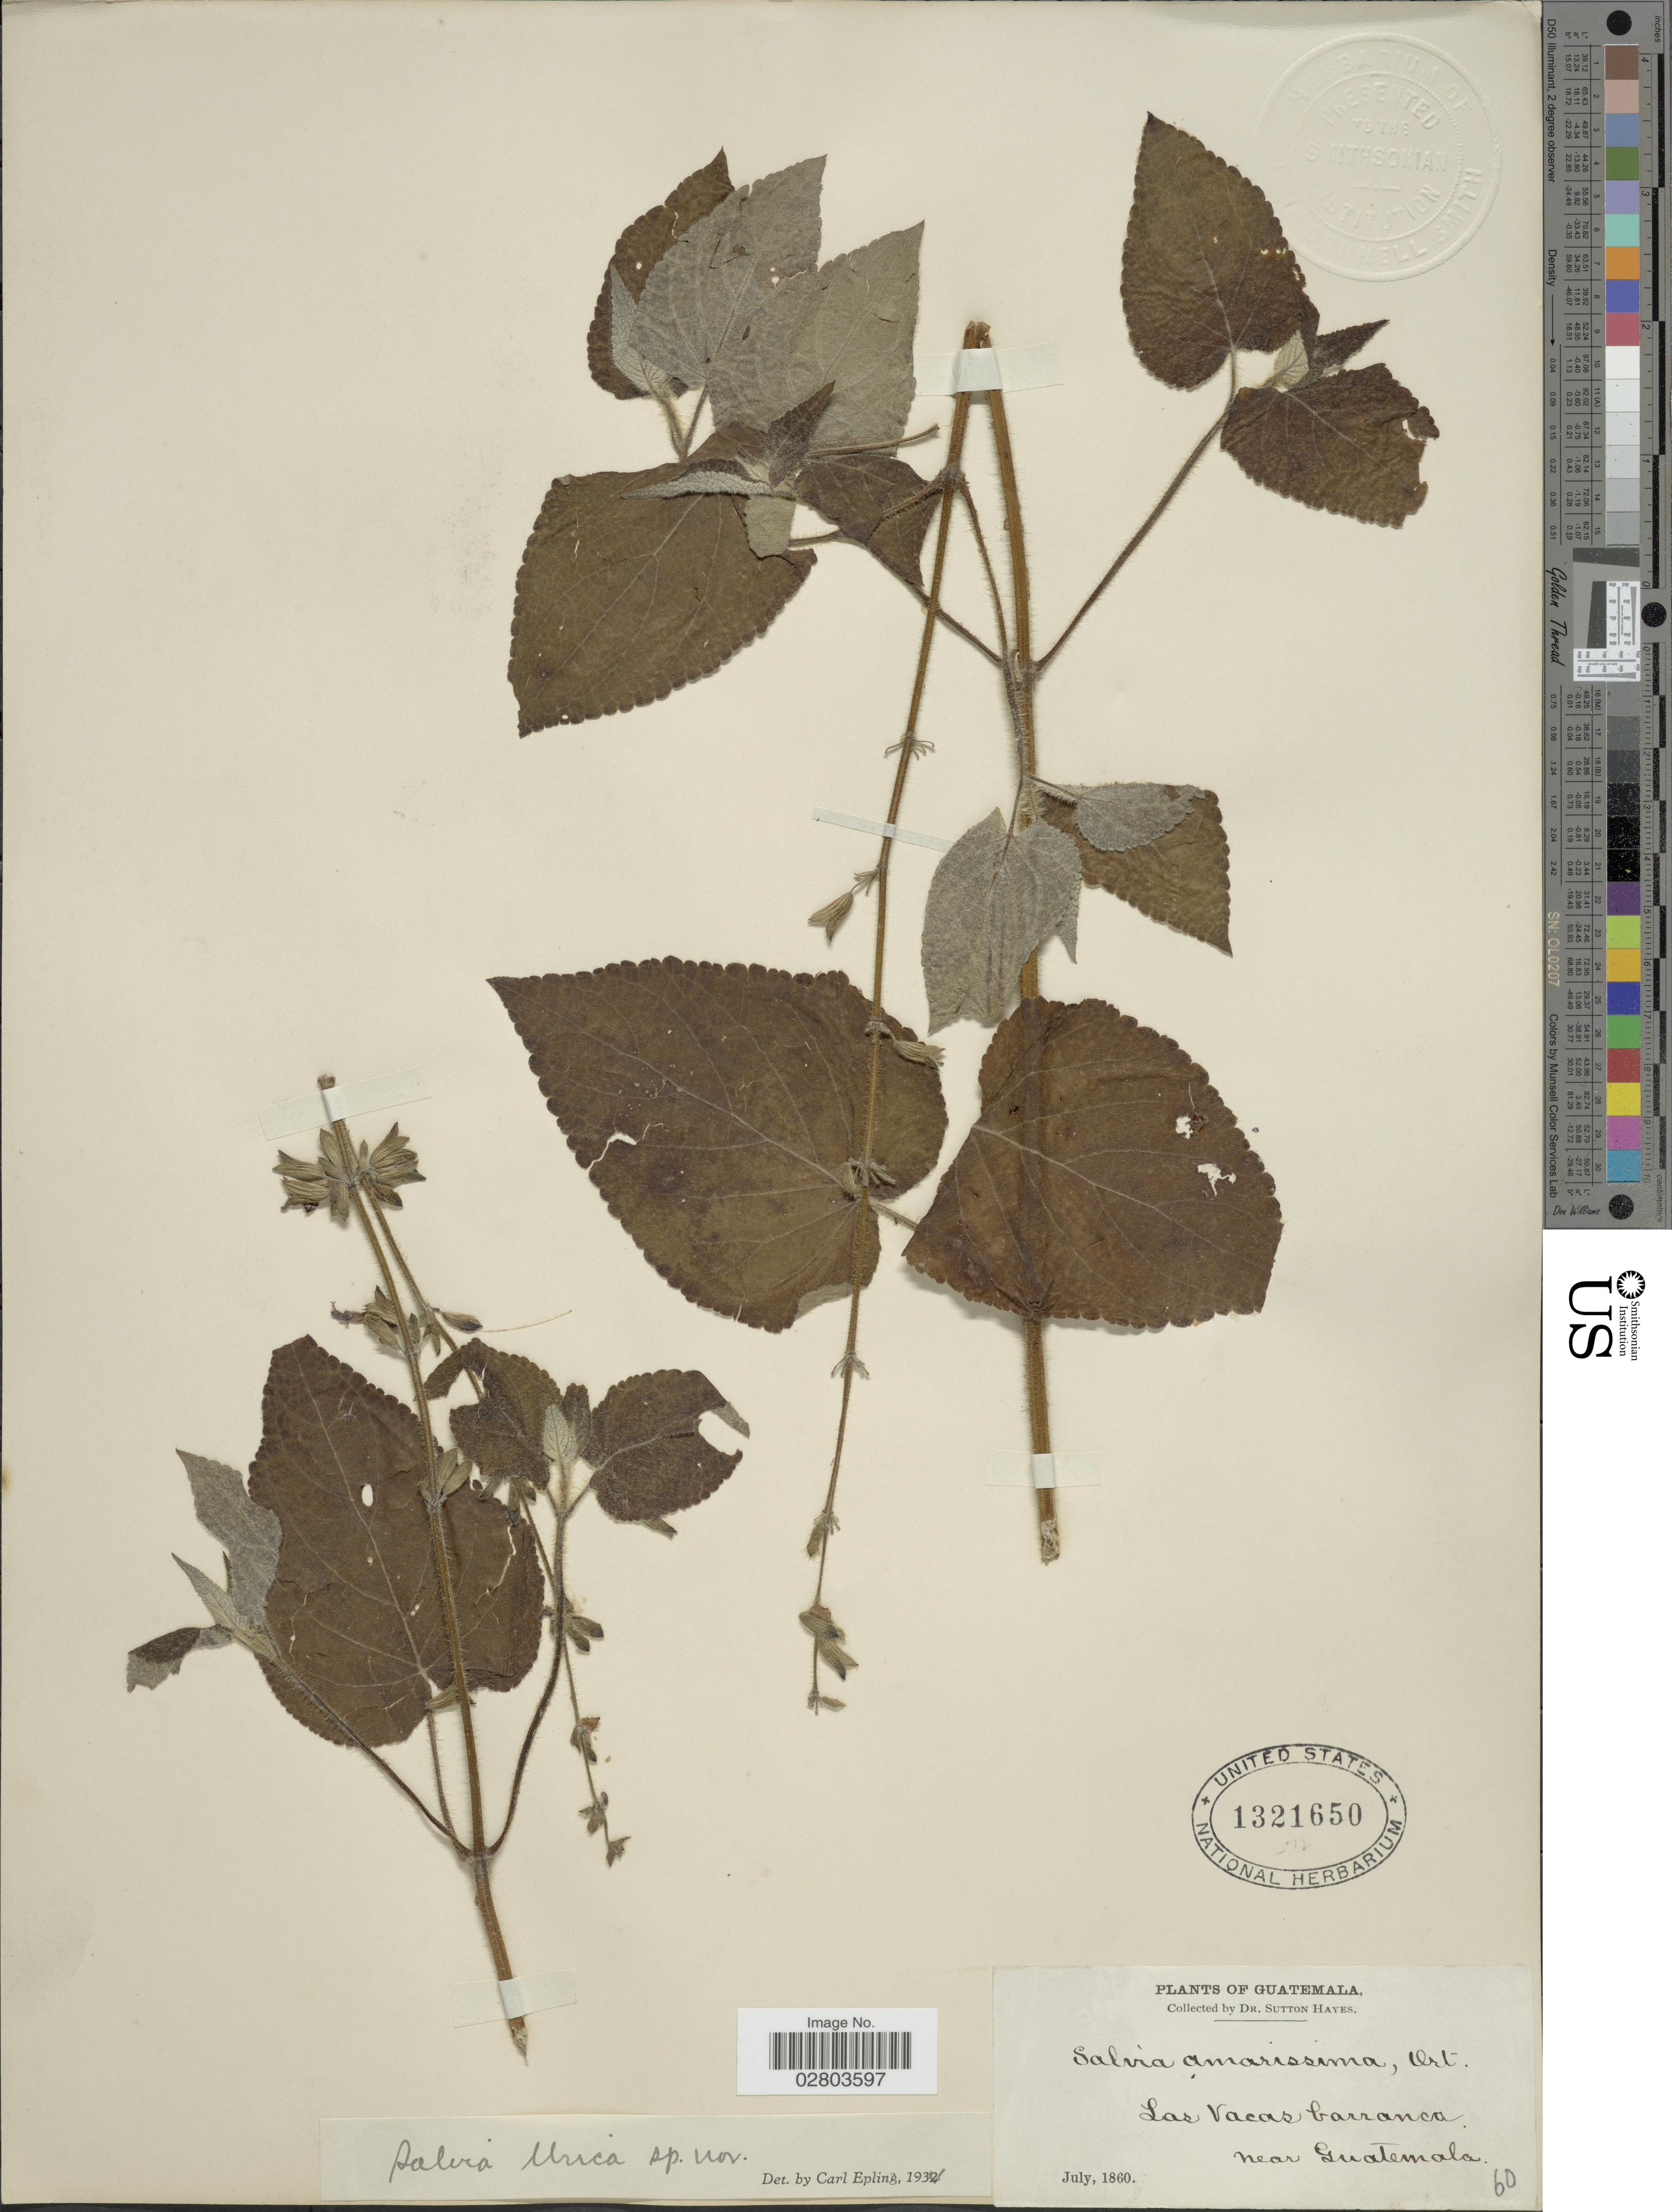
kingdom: Plantae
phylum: Tracheophyta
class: Magnoliopsida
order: Lamiales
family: Lamiaceae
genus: Salvia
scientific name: Salvia urica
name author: Epling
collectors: S. Hayes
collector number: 60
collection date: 1860-07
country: Guatemala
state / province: Guatemala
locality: Las Vacas barranca, near Guatemala.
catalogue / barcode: US 1321650